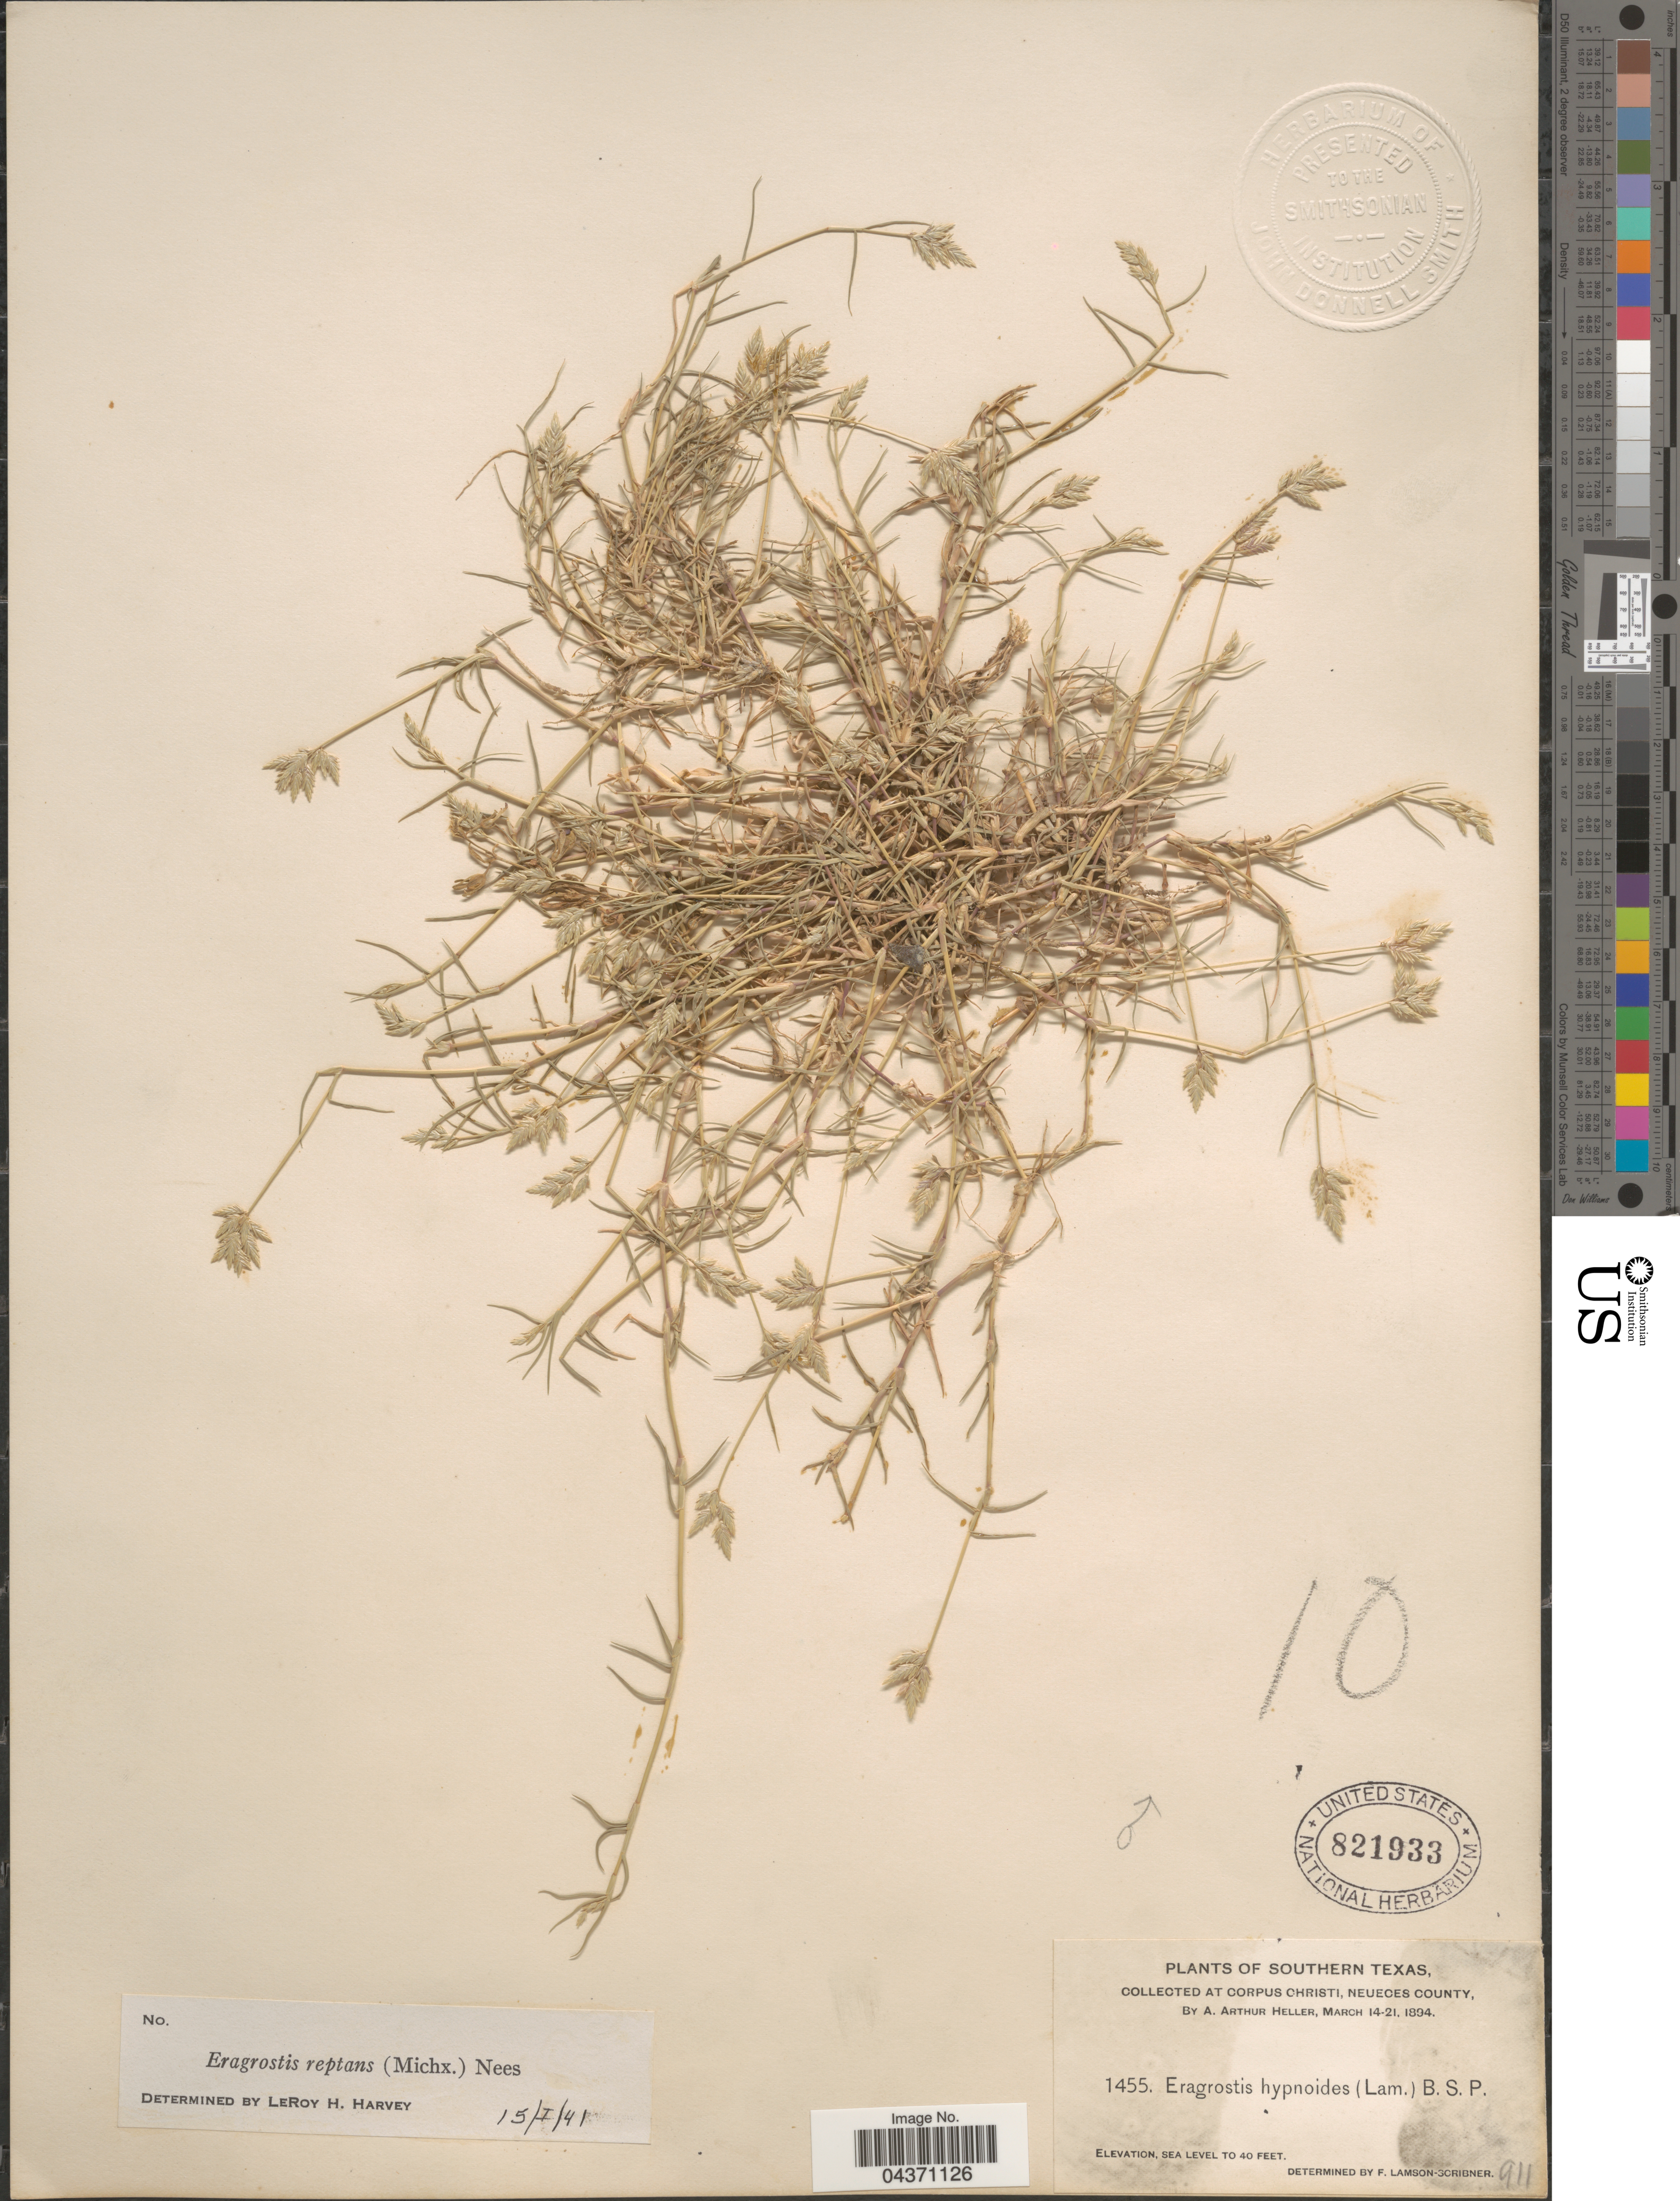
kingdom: Plantae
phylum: Tracheophyta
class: Liliopsida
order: Poales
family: Poaceae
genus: Eragrostis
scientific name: Eragrostis reptans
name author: (Michx.) Nees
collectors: A. A. Heller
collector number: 1455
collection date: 1894-03-14/1894-03-21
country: United States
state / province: Texas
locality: Southern Texas. At Corpus Christi, Neueces County.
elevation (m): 0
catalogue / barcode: US 821933